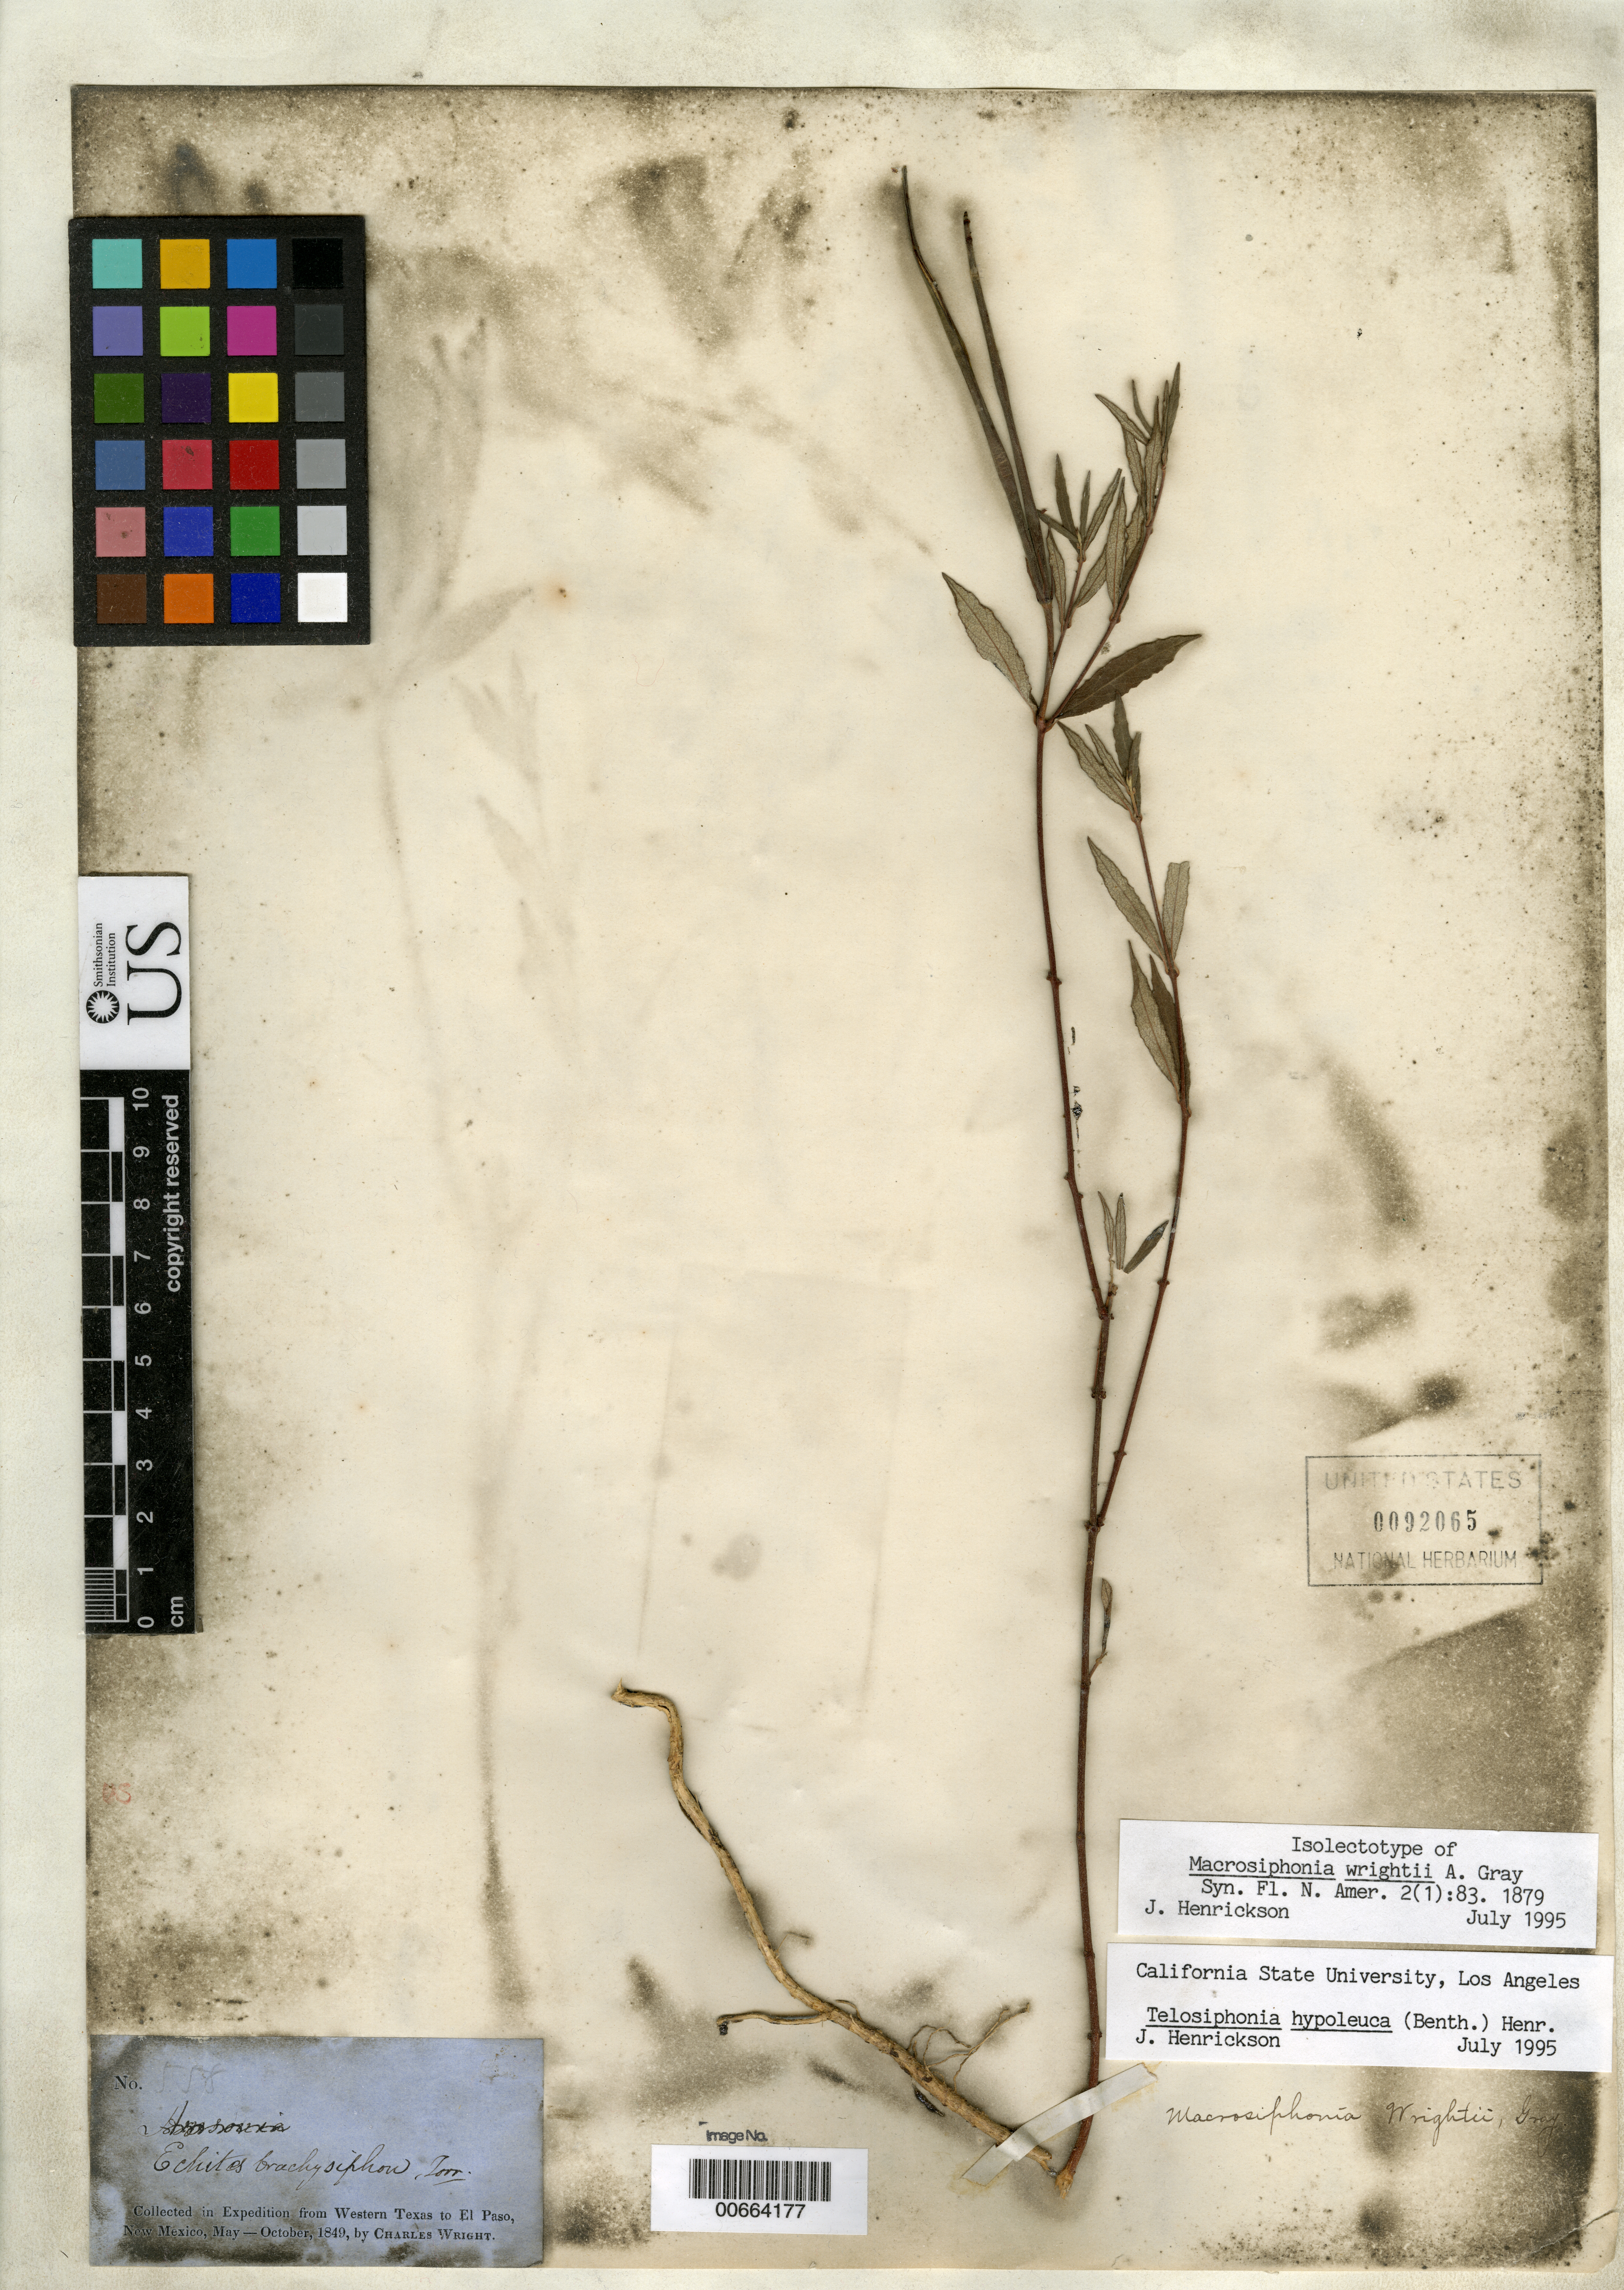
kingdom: Plantae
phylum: Tracheophyta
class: Magnoliopsida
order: Gentianales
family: Apocynaceae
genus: Macrosiphonia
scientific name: Macrosiphonia wrightii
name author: A. Gray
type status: Isolectotype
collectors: C. Wright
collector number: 558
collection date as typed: May 1849 to -- Oct 1849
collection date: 1849-05/1849-10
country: United States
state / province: Texas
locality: Western Texas.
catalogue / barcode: US 92065